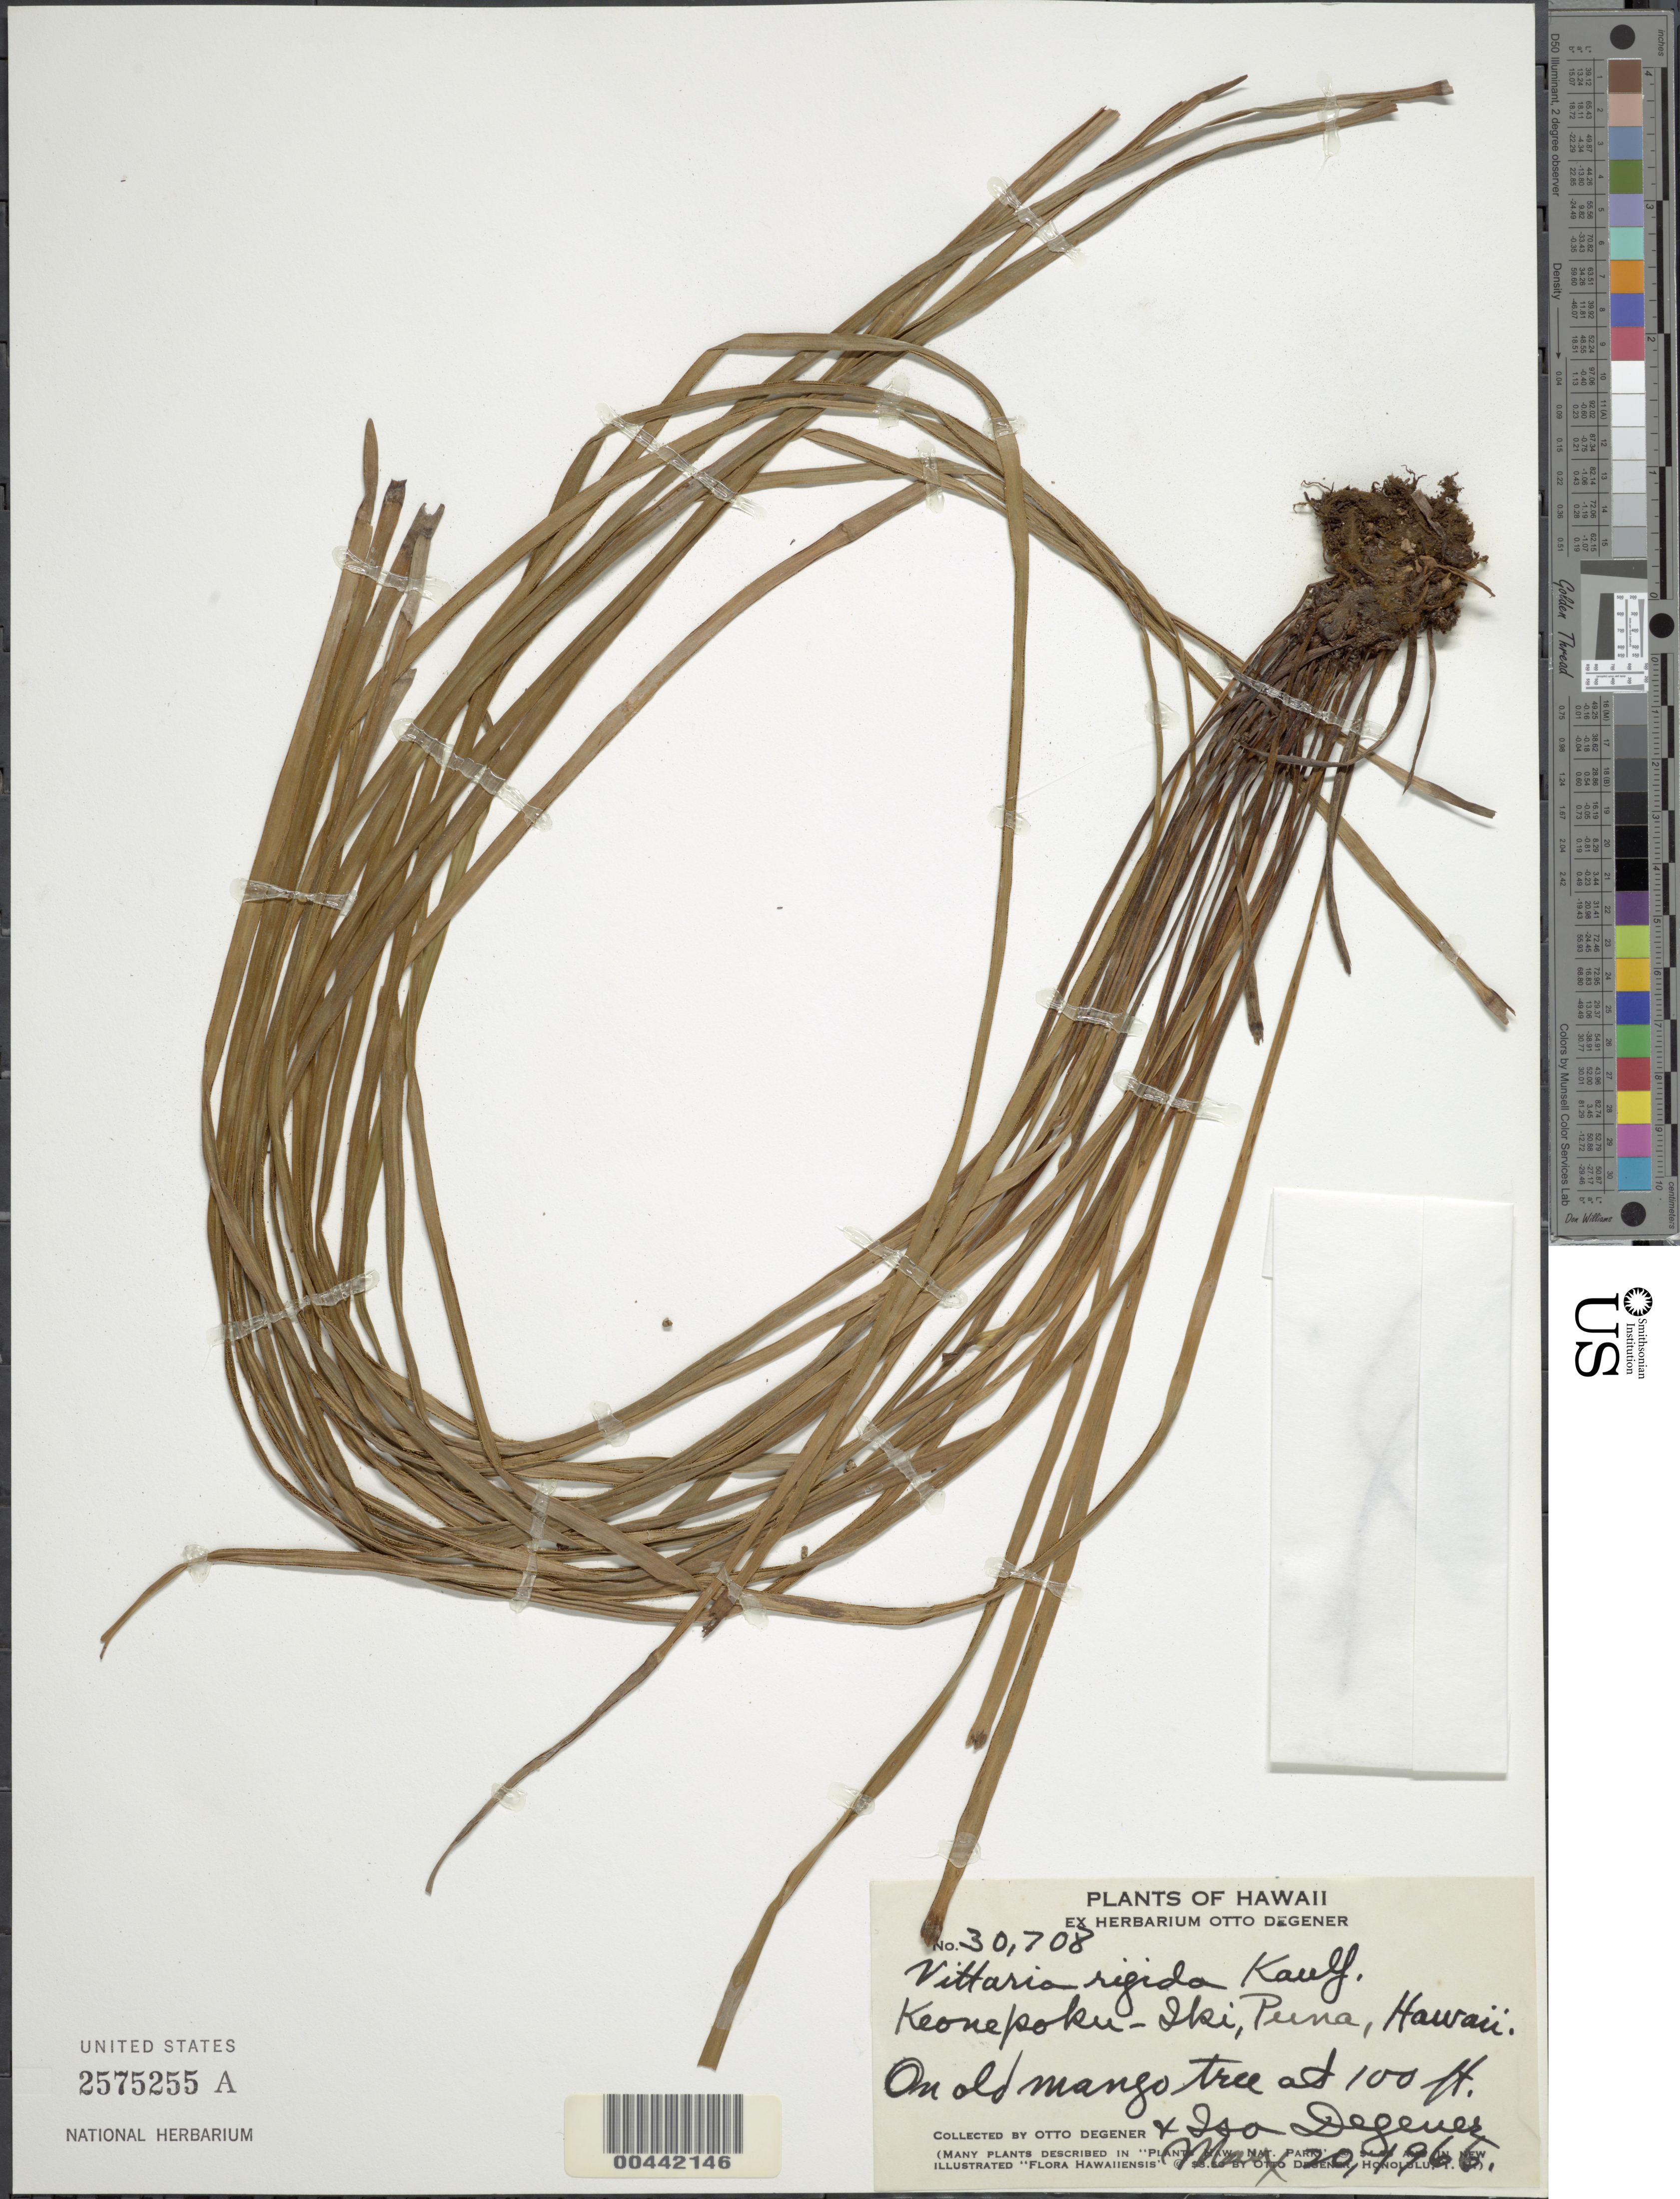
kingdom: Plantae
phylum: Tracheophyta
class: Polypodiopsida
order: Polypodiales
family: Pteridaceae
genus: Haplopteris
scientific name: Haplopteris elongata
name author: (Sw.) Crane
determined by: Wagner, W. L., (BOT), Smithsonian Institution - National Museum of Natural History (UNITED STATES)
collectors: O. Degener & I. Degener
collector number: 30708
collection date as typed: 20 May 1966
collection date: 1966-05-20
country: United States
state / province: Hawaii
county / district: Hawaii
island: Hawaii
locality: Keonepoku-Iki, Puna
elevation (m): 30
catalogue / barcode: US 2575255A